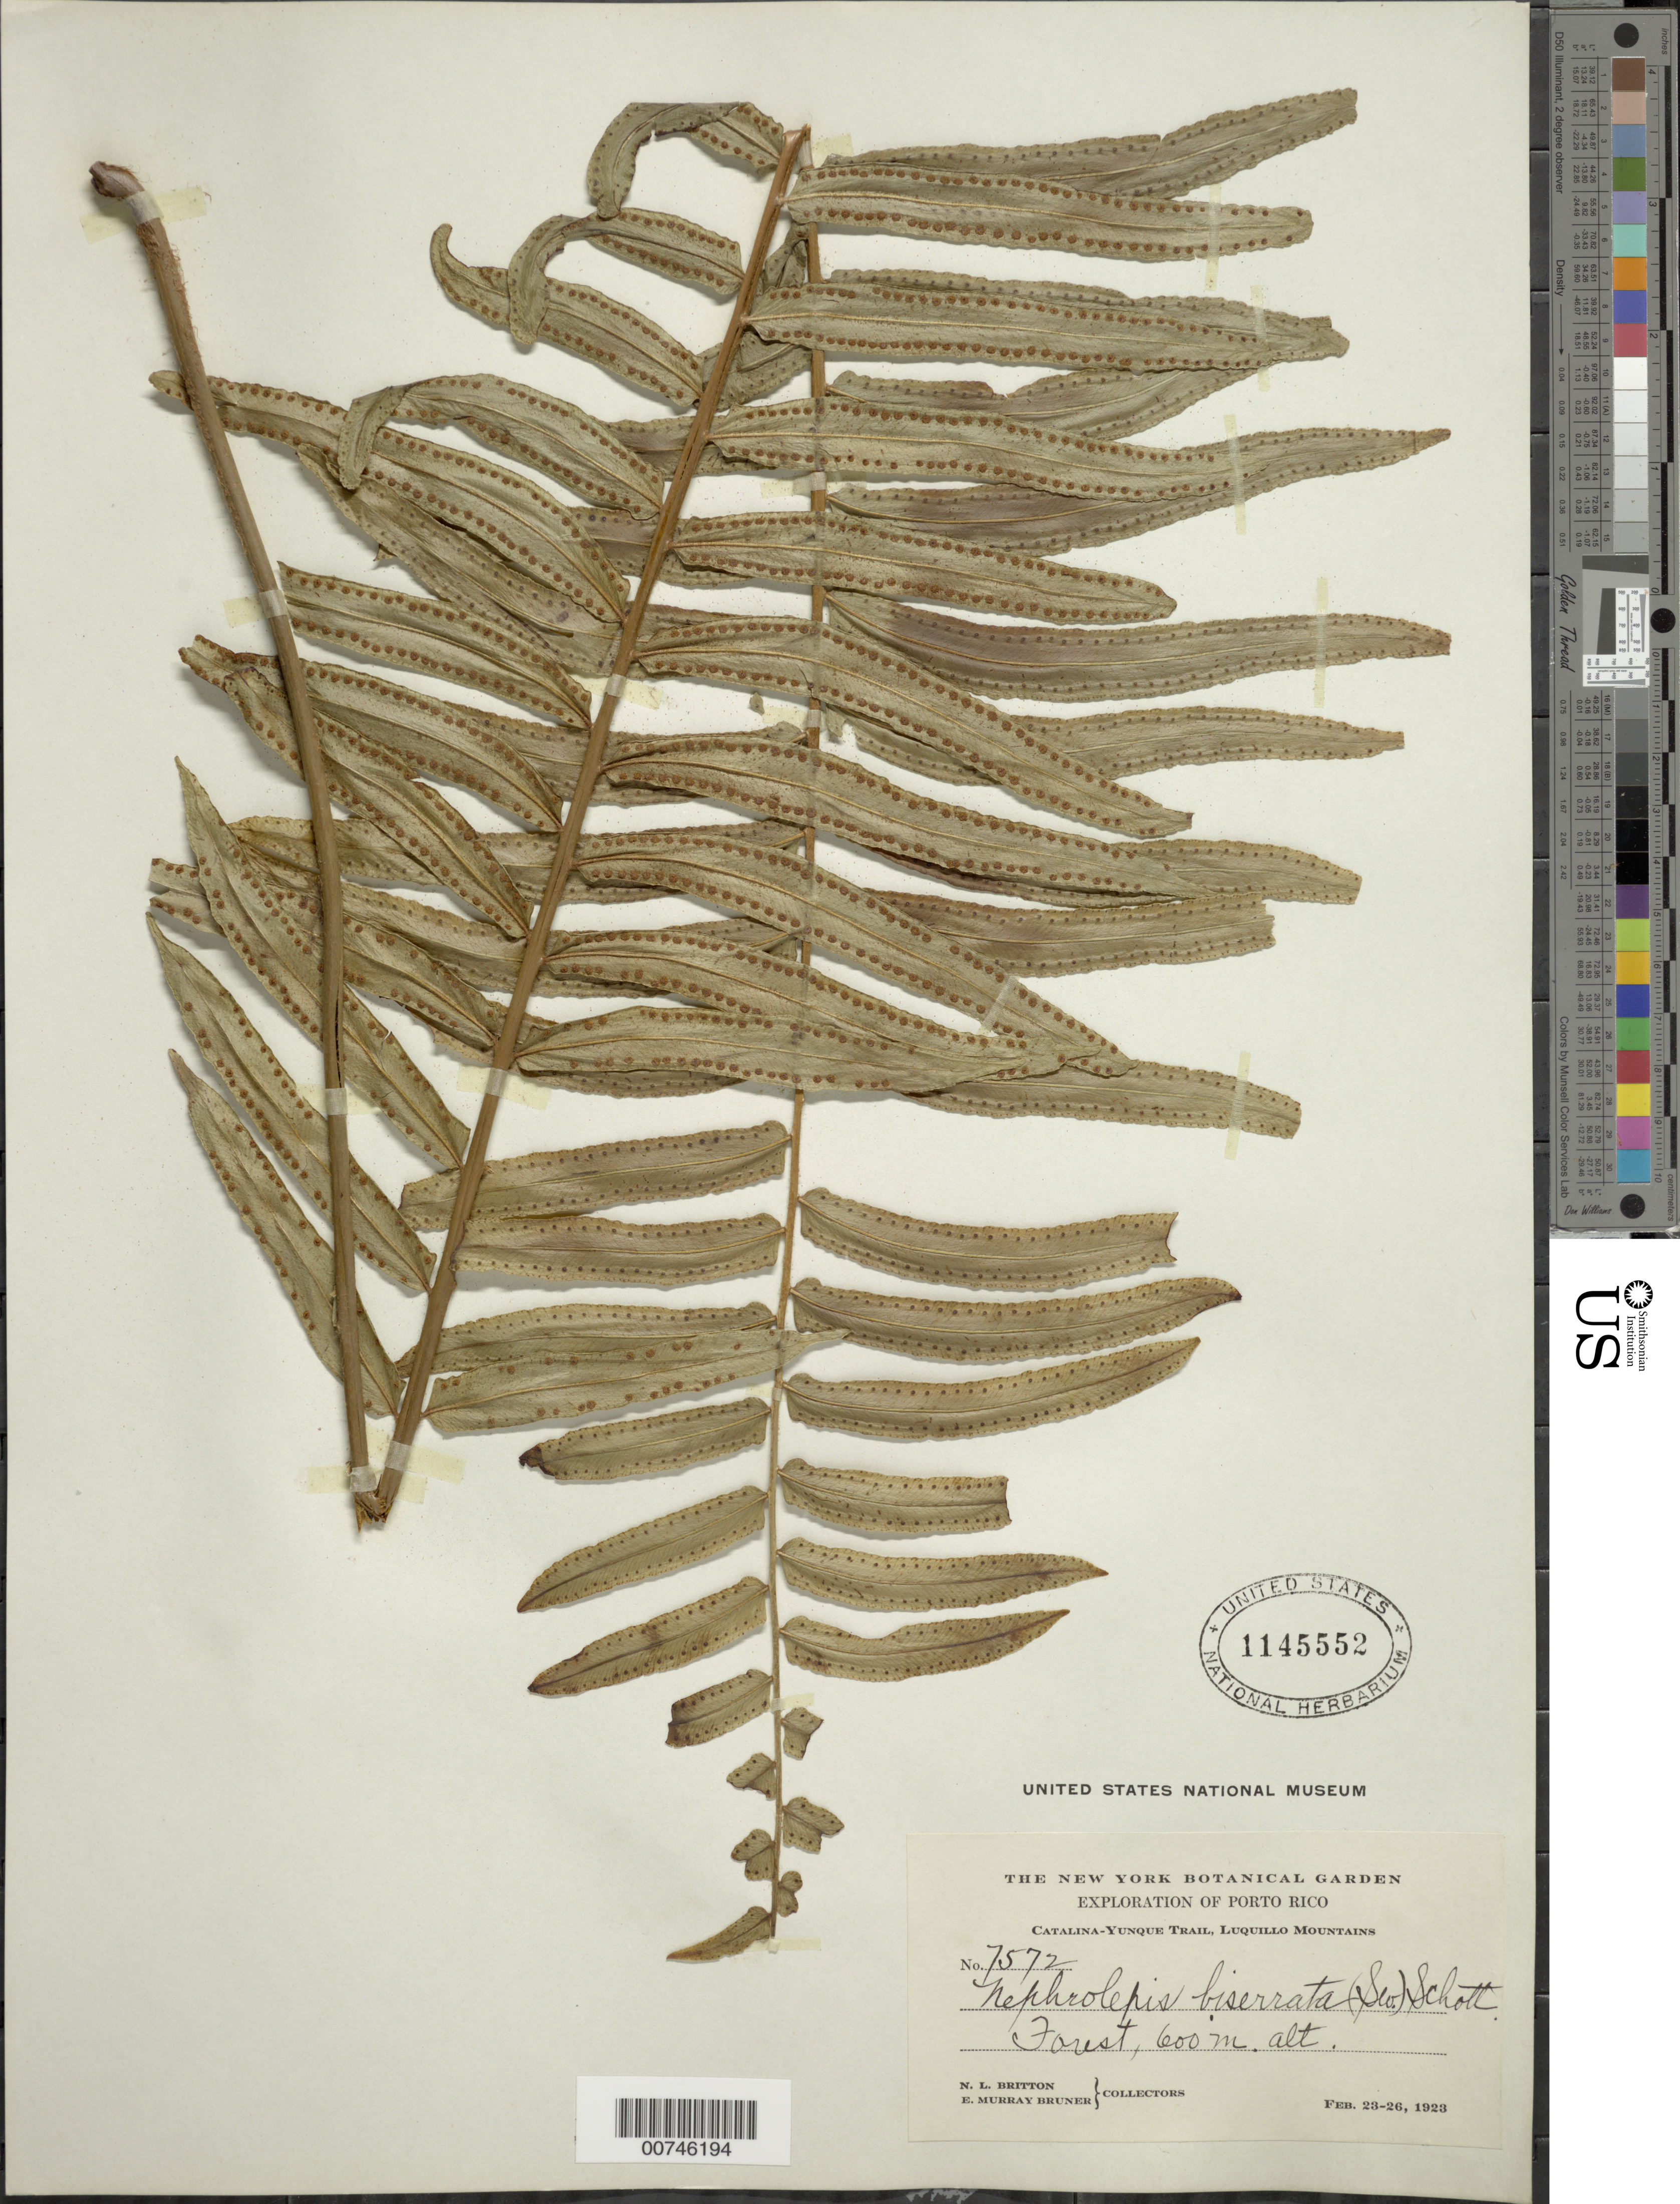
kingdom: Plantae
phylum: Tracheophyta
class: Polypodiopsida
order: Polypodiales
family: Nephrolepidaceae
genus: Nephrolepis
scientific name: Nephrolepis biserrata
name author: (Sw.) Schott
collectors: N. Britton & A. E. Murray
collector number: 7572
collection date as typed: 23 Feb 1923 to 26 Feb 1923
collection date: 1923-02-23/1923-02-26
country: Puerto Rico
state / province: Luquillo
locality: Catalina-Yunque Trail, Luquillo Mountains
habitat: Forest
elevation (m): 600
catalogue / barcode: US 1145552